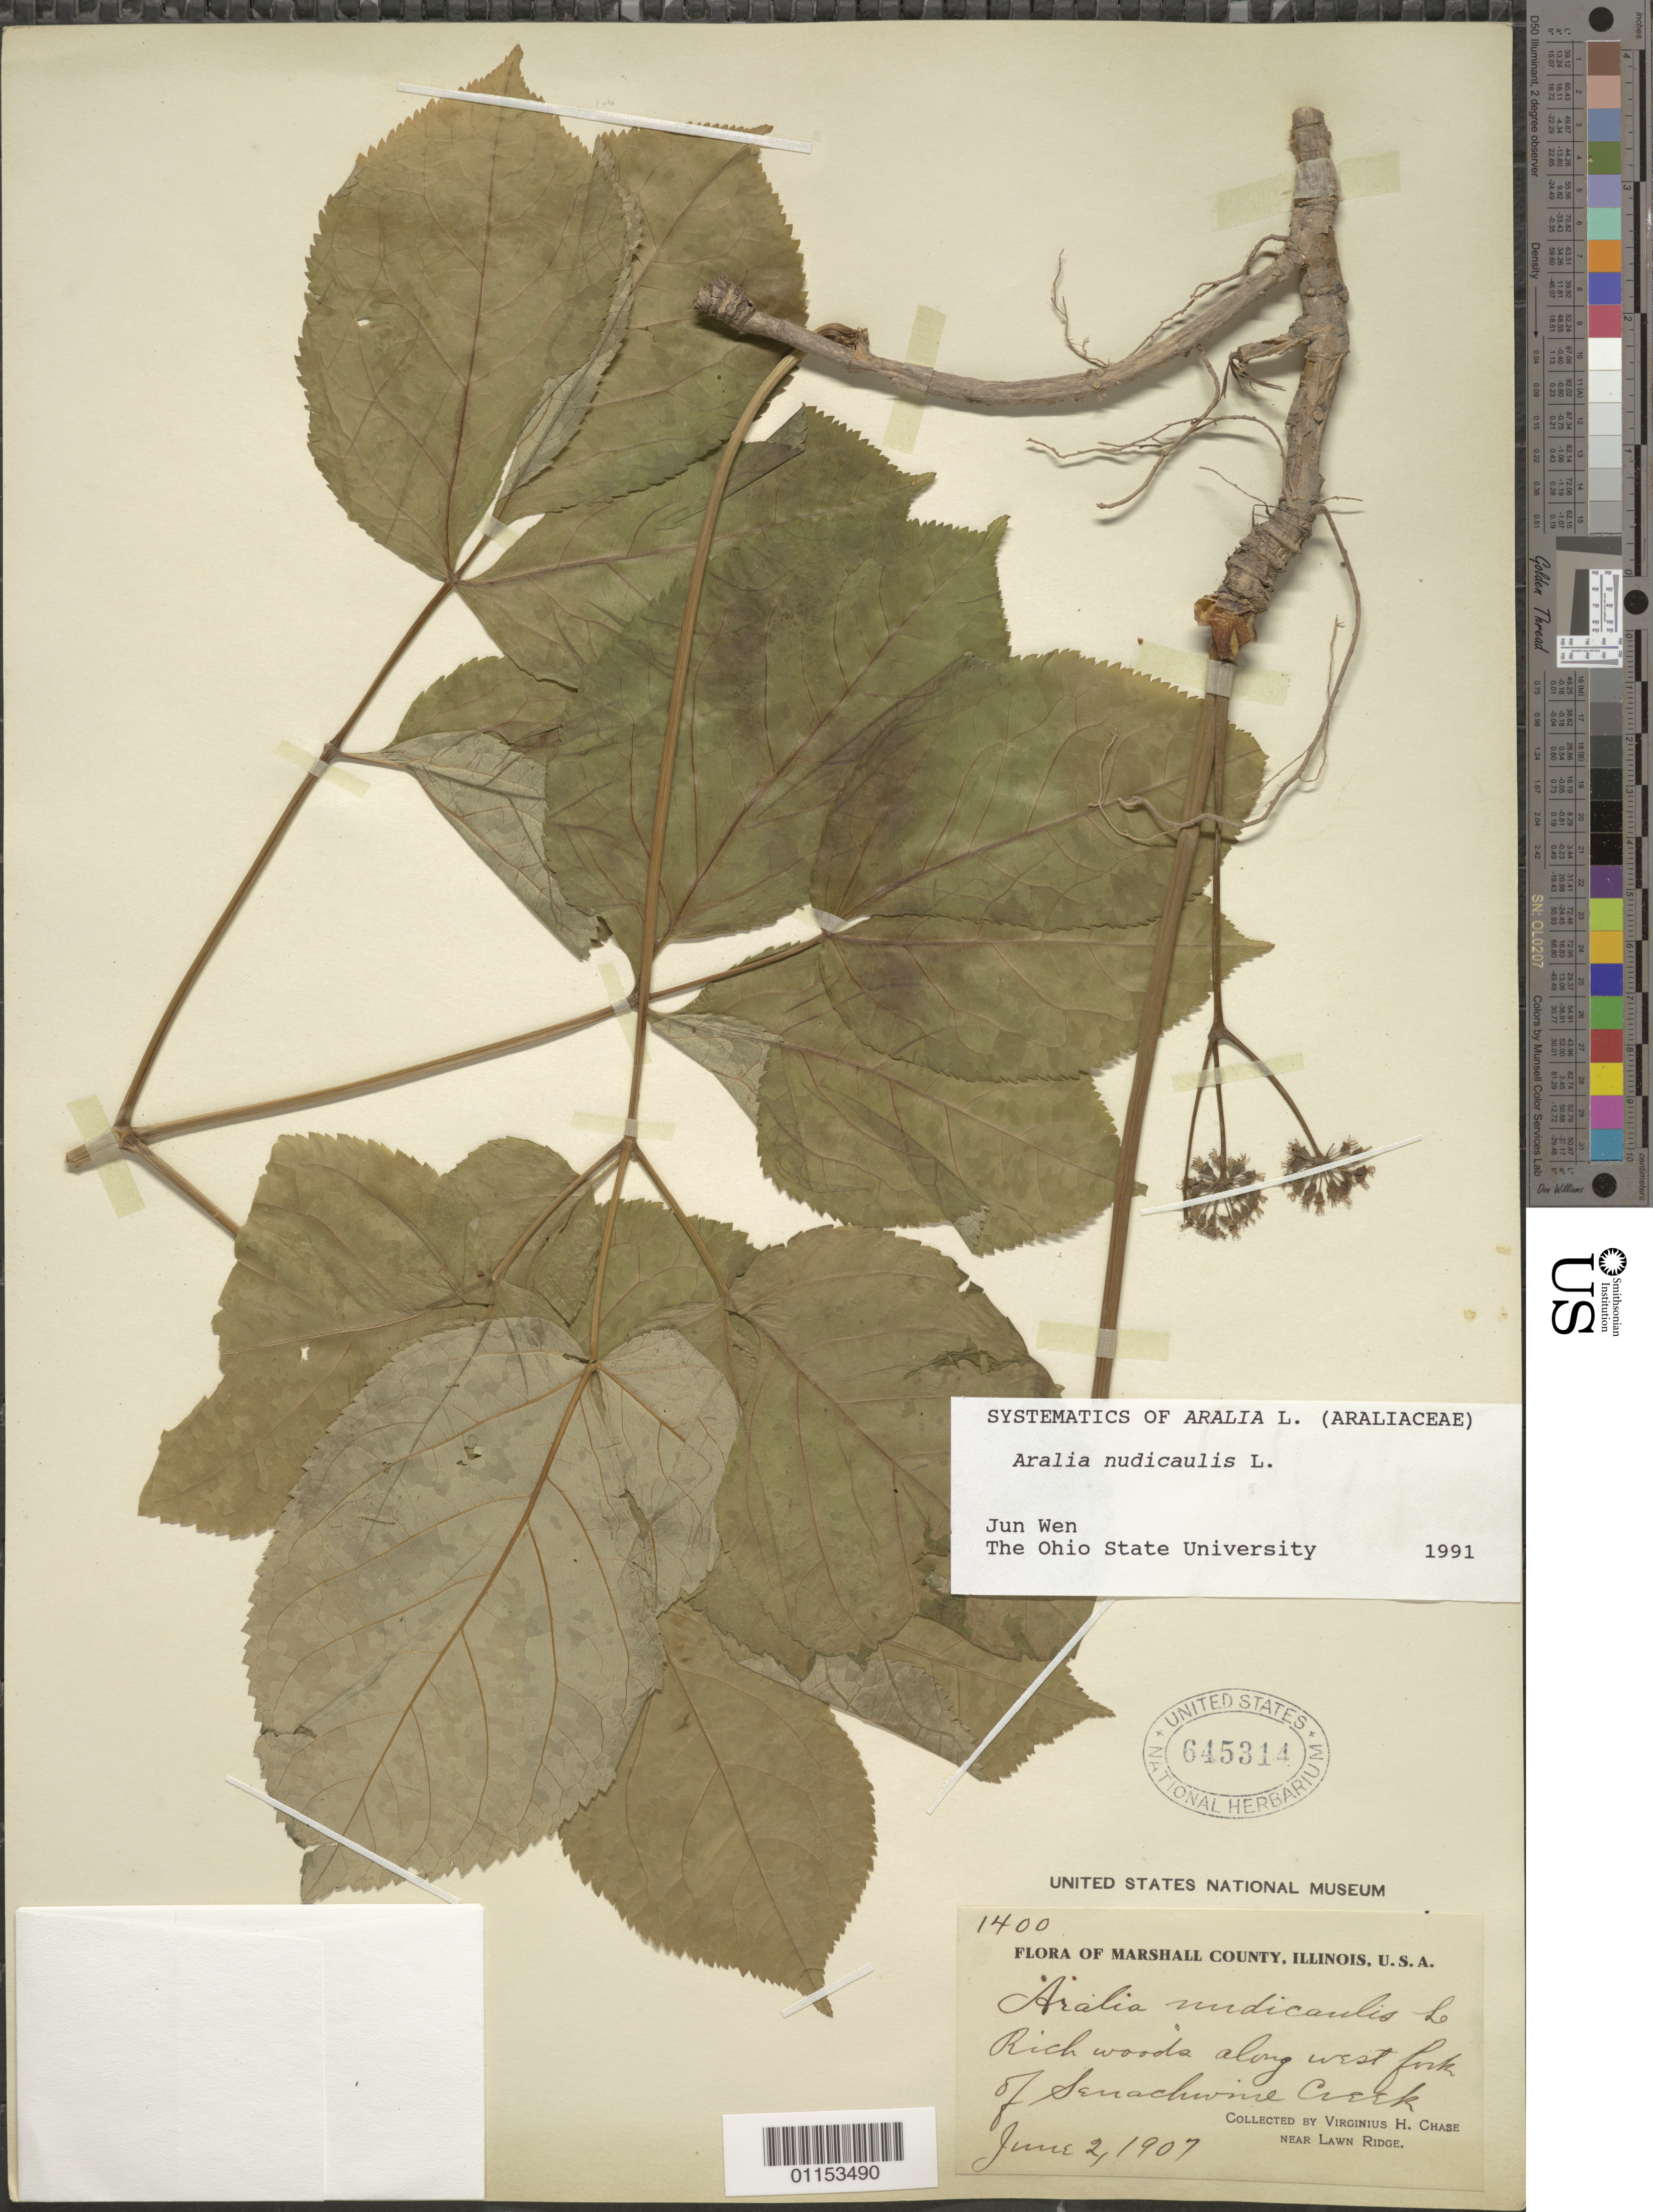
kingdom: Plantae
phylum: Tracheophyta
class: Magnoliopsida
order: Apiales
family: Araliaceae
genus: Aralia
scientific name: Aralia nudicaulis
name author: L.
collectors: V. H. Chase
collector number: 1400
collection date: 1907-06-02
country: United States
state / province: Illinois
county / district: Marshall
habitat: Rich woods.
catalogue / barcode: US 645314